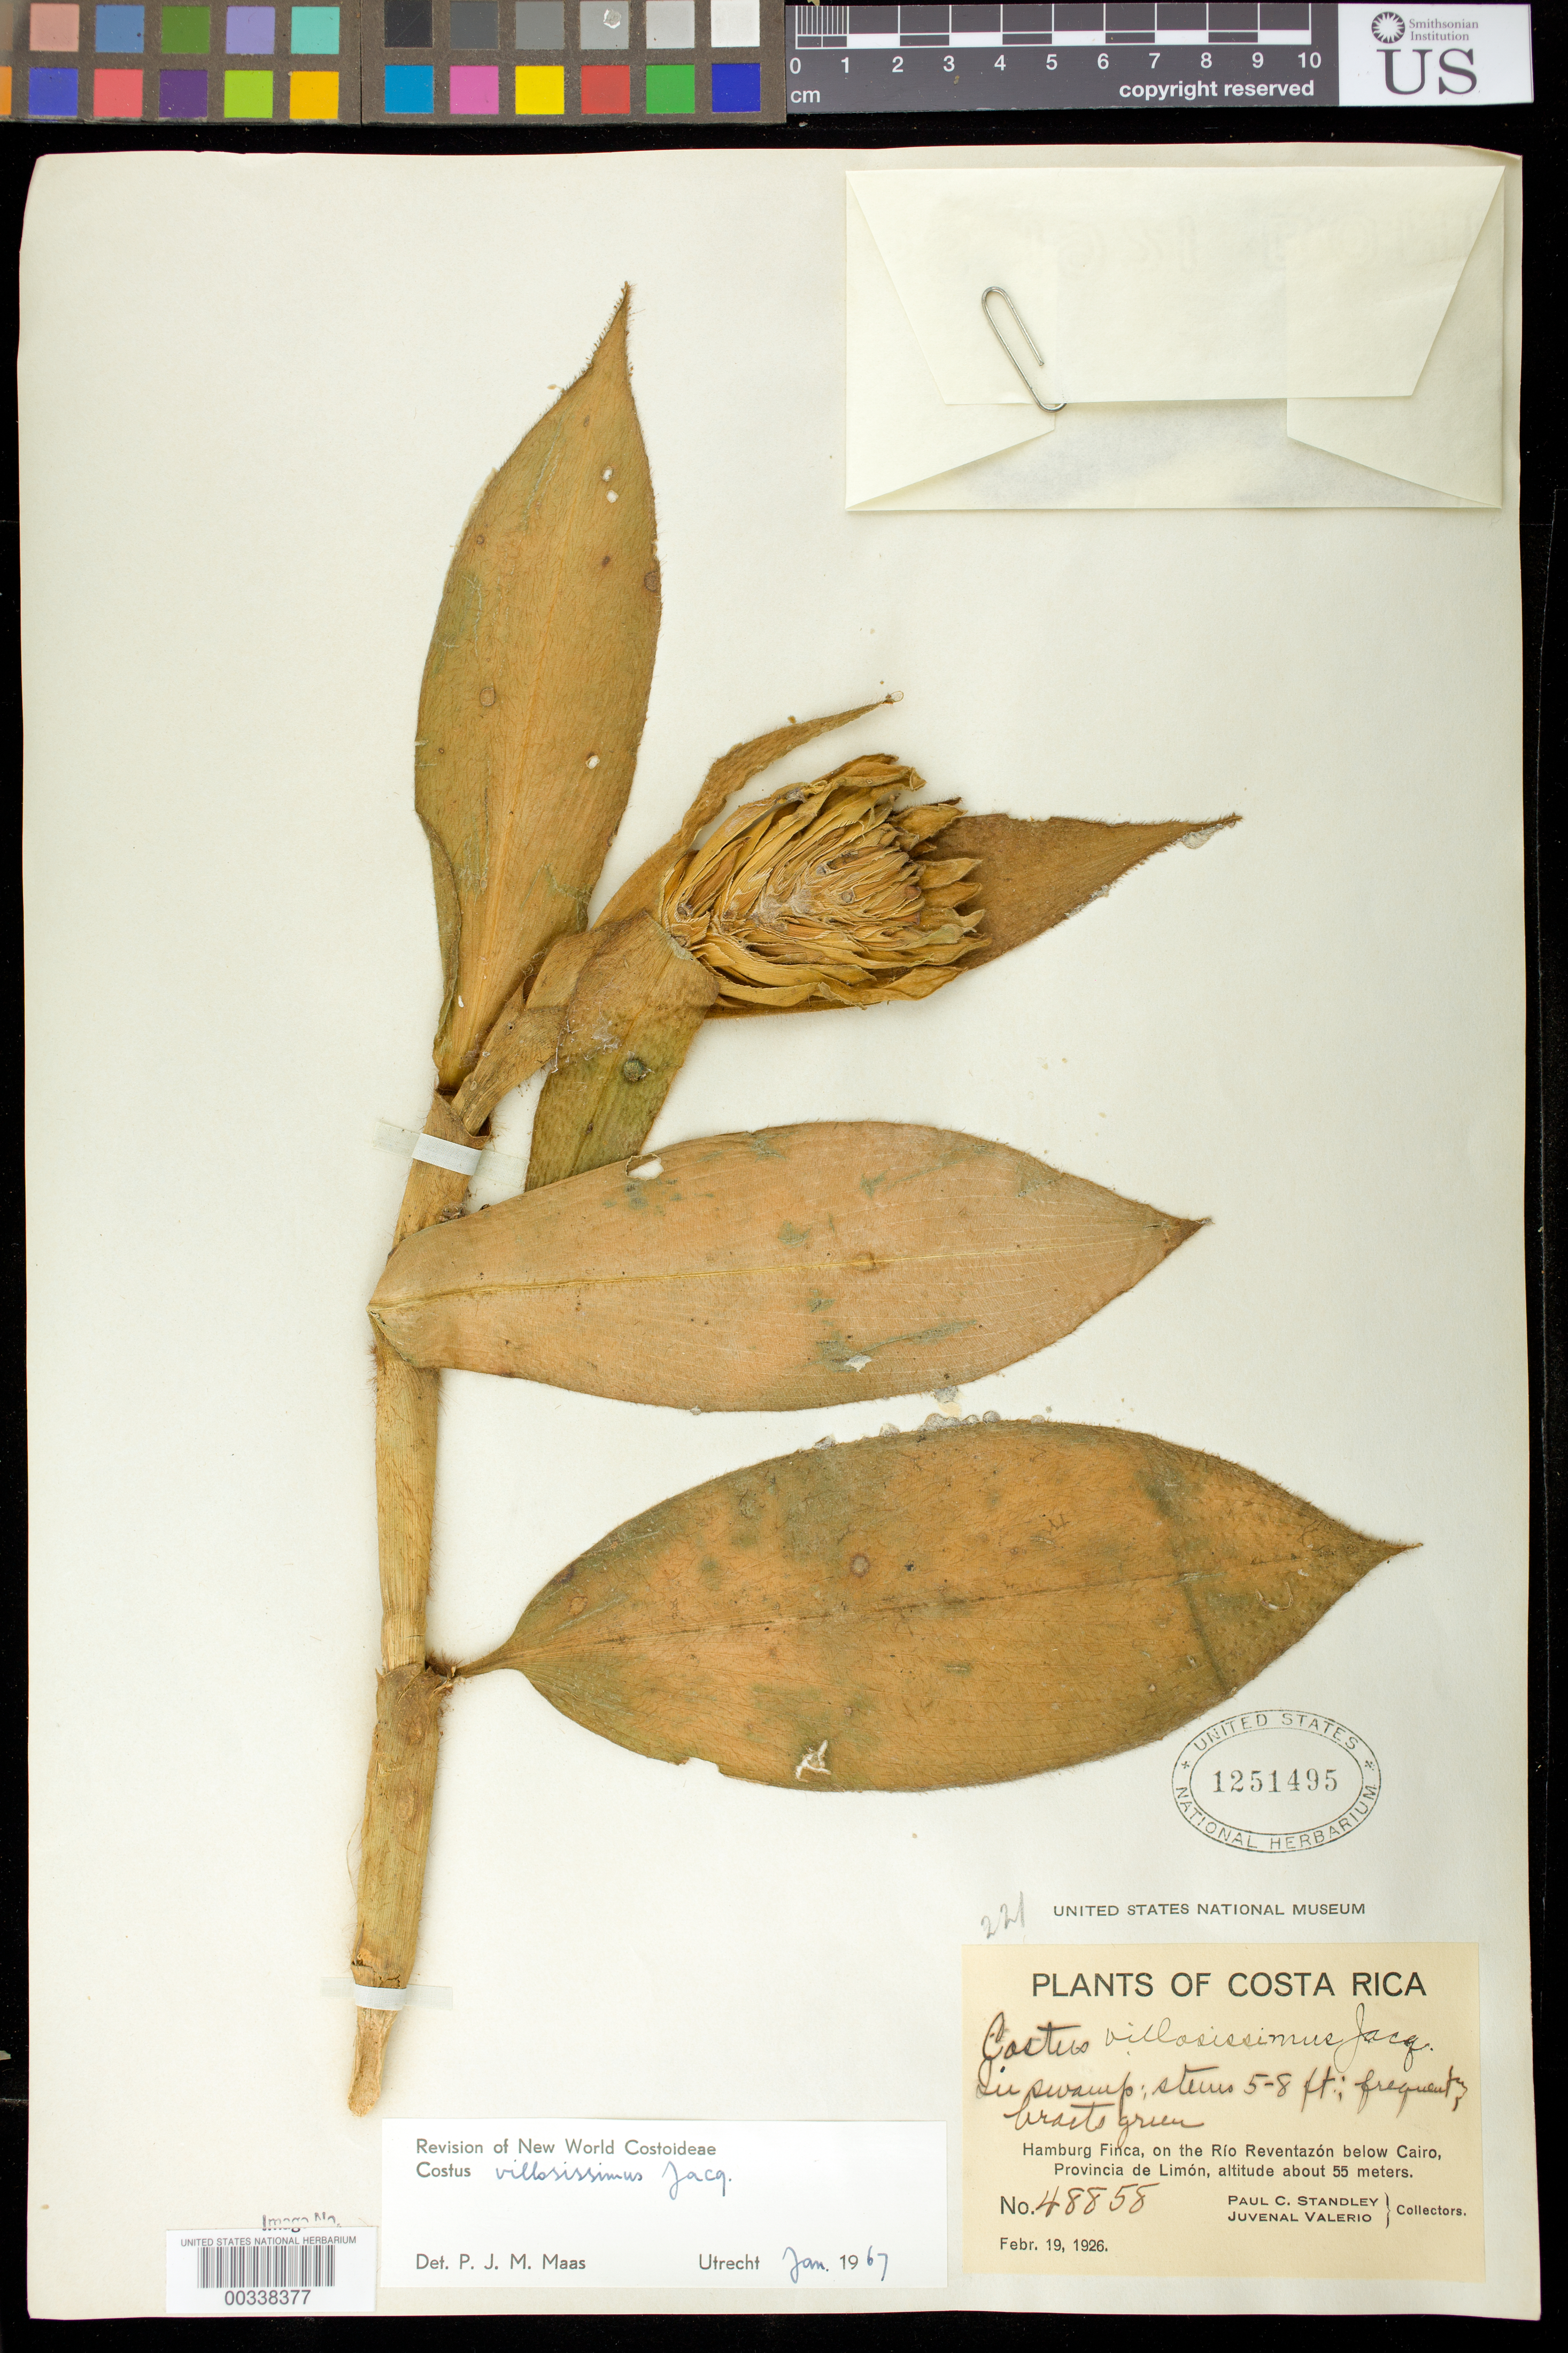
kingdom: Plantae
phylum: Tracheophyta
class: Liliopsida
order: Zingiberales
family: Costaceae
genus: Costus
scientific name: Costus villosissimus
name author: Jacq.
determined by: Maas, Paul J. M.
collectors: P. C. Standley & J. Valerio R.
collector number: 48858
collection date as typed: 19 Feb 1926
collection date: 1926-02-19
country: Costa Rica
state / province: Limón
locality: Hamburg finca, on rio reventazon below cairo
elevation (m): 55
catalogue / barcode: US 1251495